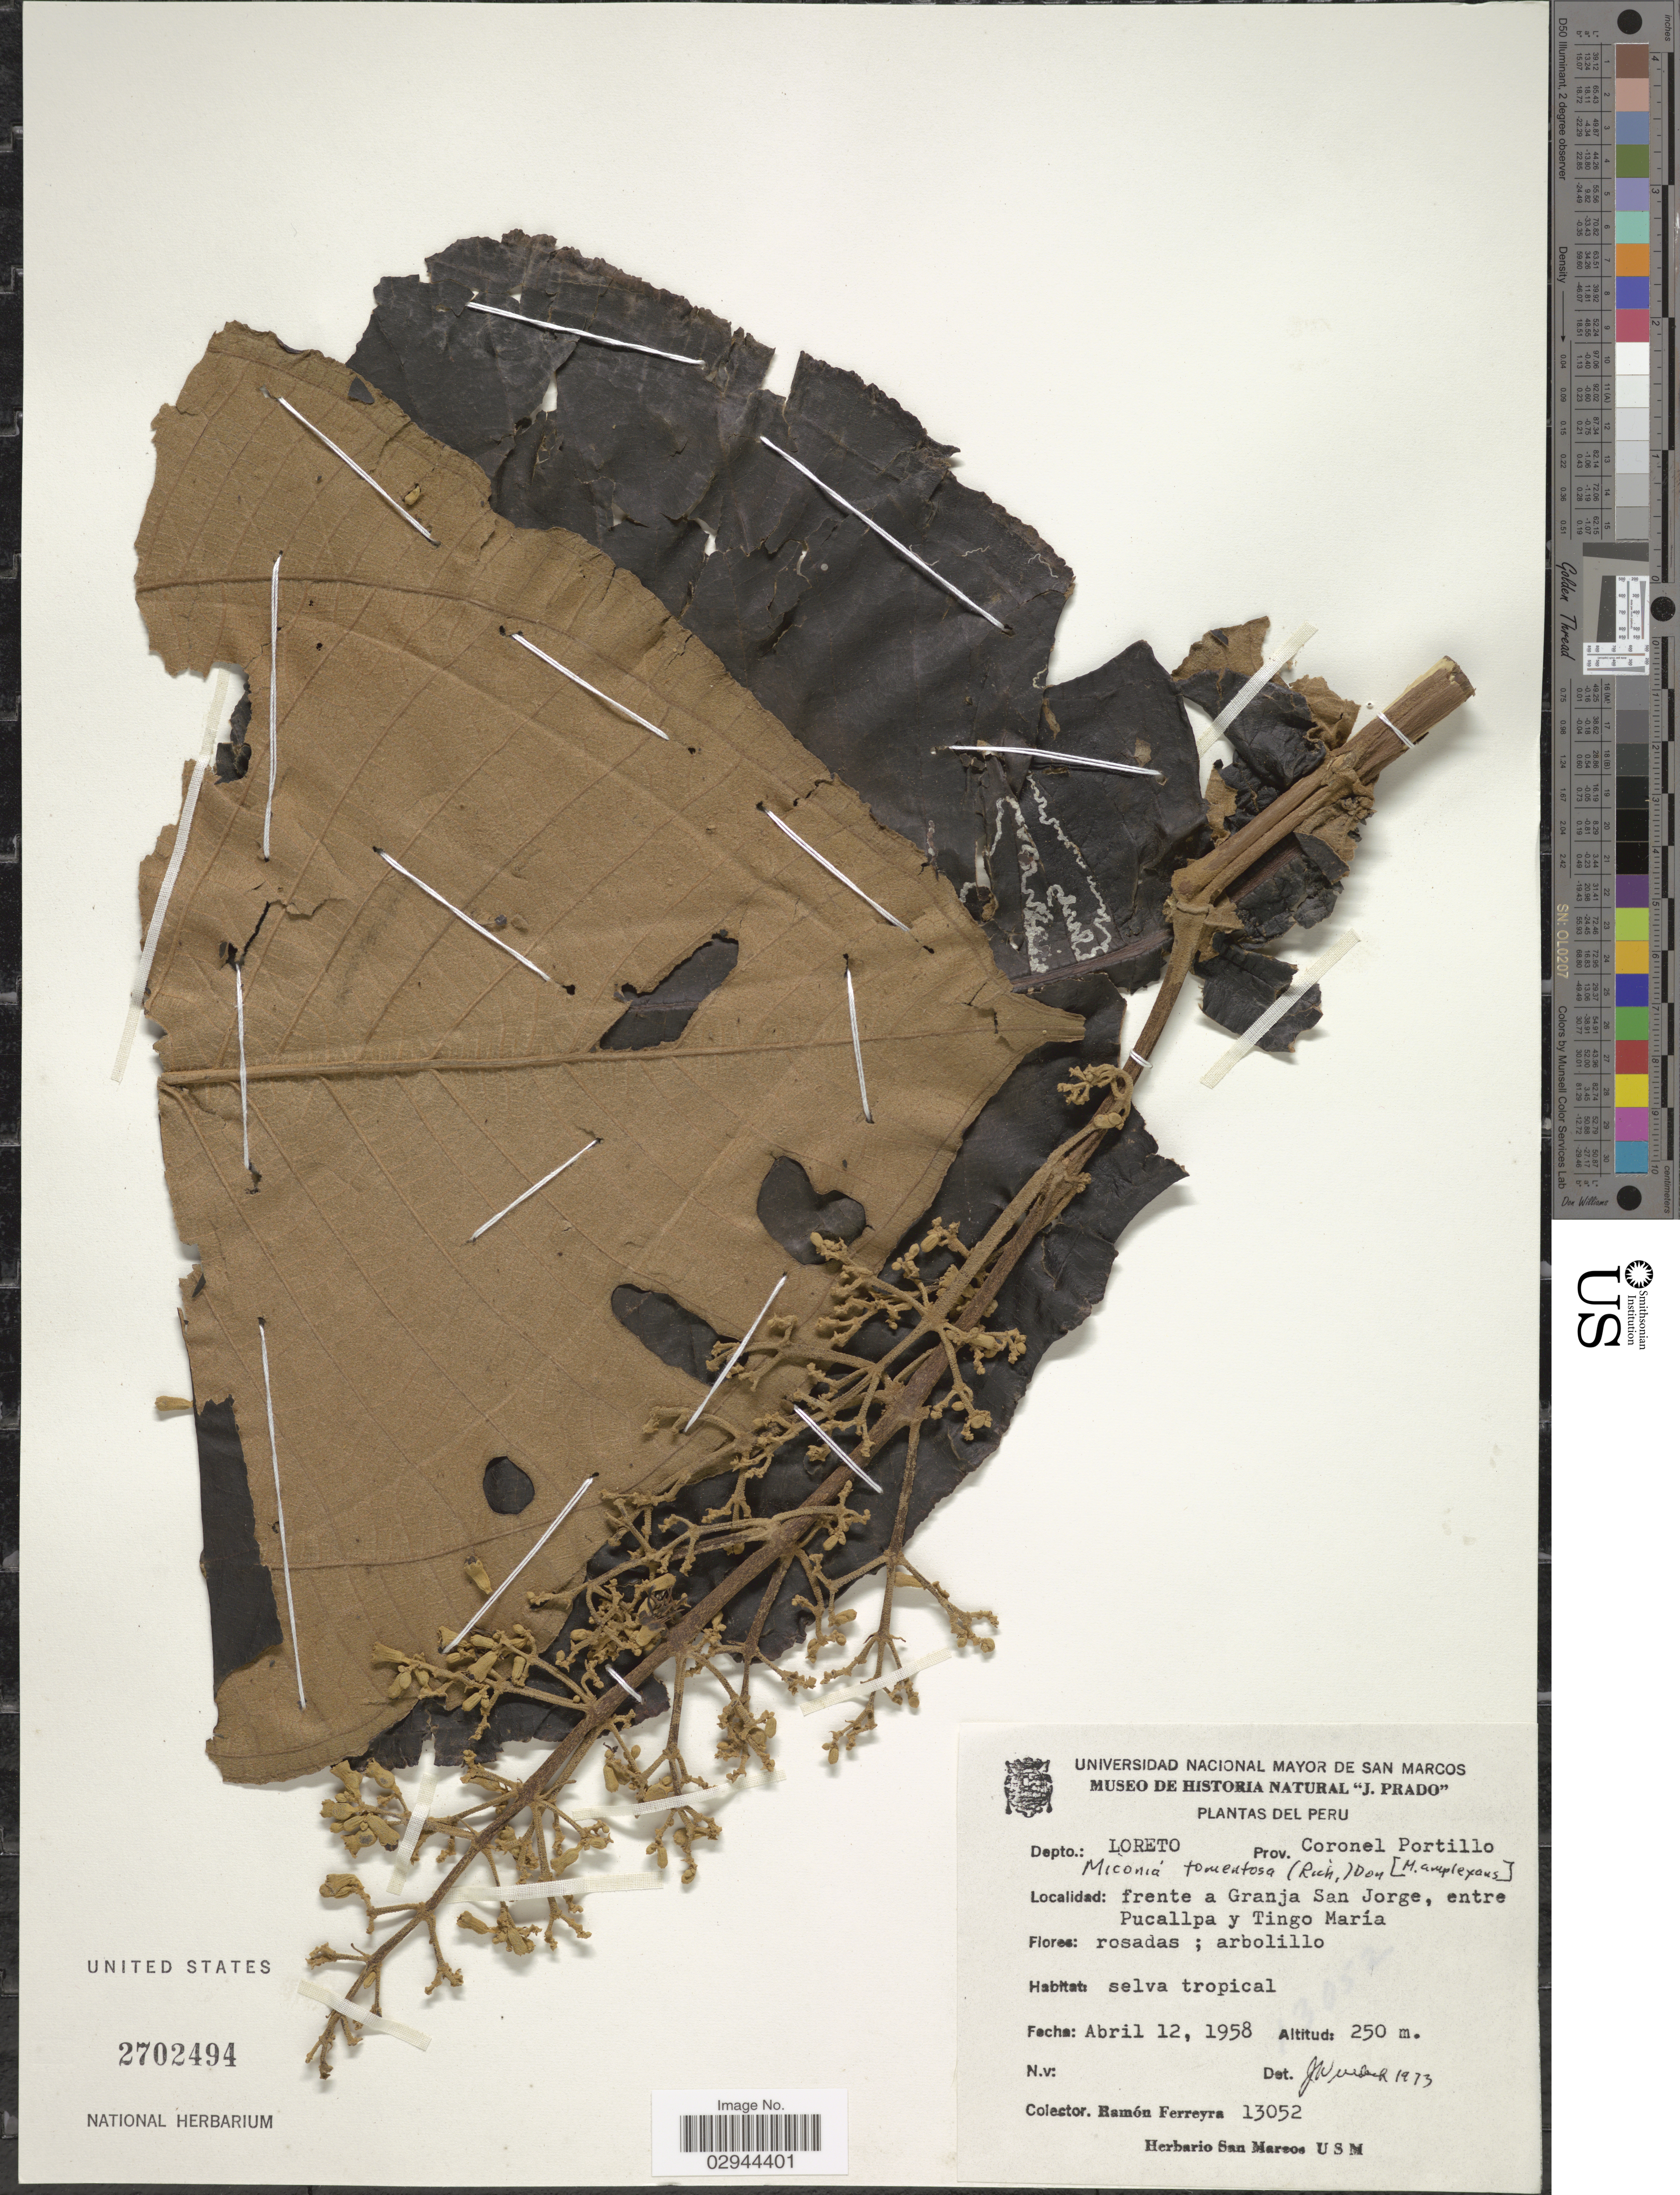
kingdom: Plantae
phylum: Tracheophyta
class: Magnoliopsida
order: Myrtales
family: Melastomataceae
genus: Miconia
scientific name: Miconia tomentosa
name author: (Rich.) D. Don ex DC.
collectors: R. A. Ferreyra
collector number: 13052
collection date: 1958-04-12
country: Peru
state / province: Loreto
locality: Depto.: Loreto. Prov. Coronel Portillo. Frente a Granja San Jorge, entre Pucallpa y Tingo María.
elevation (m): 250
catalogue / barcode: US 2702494